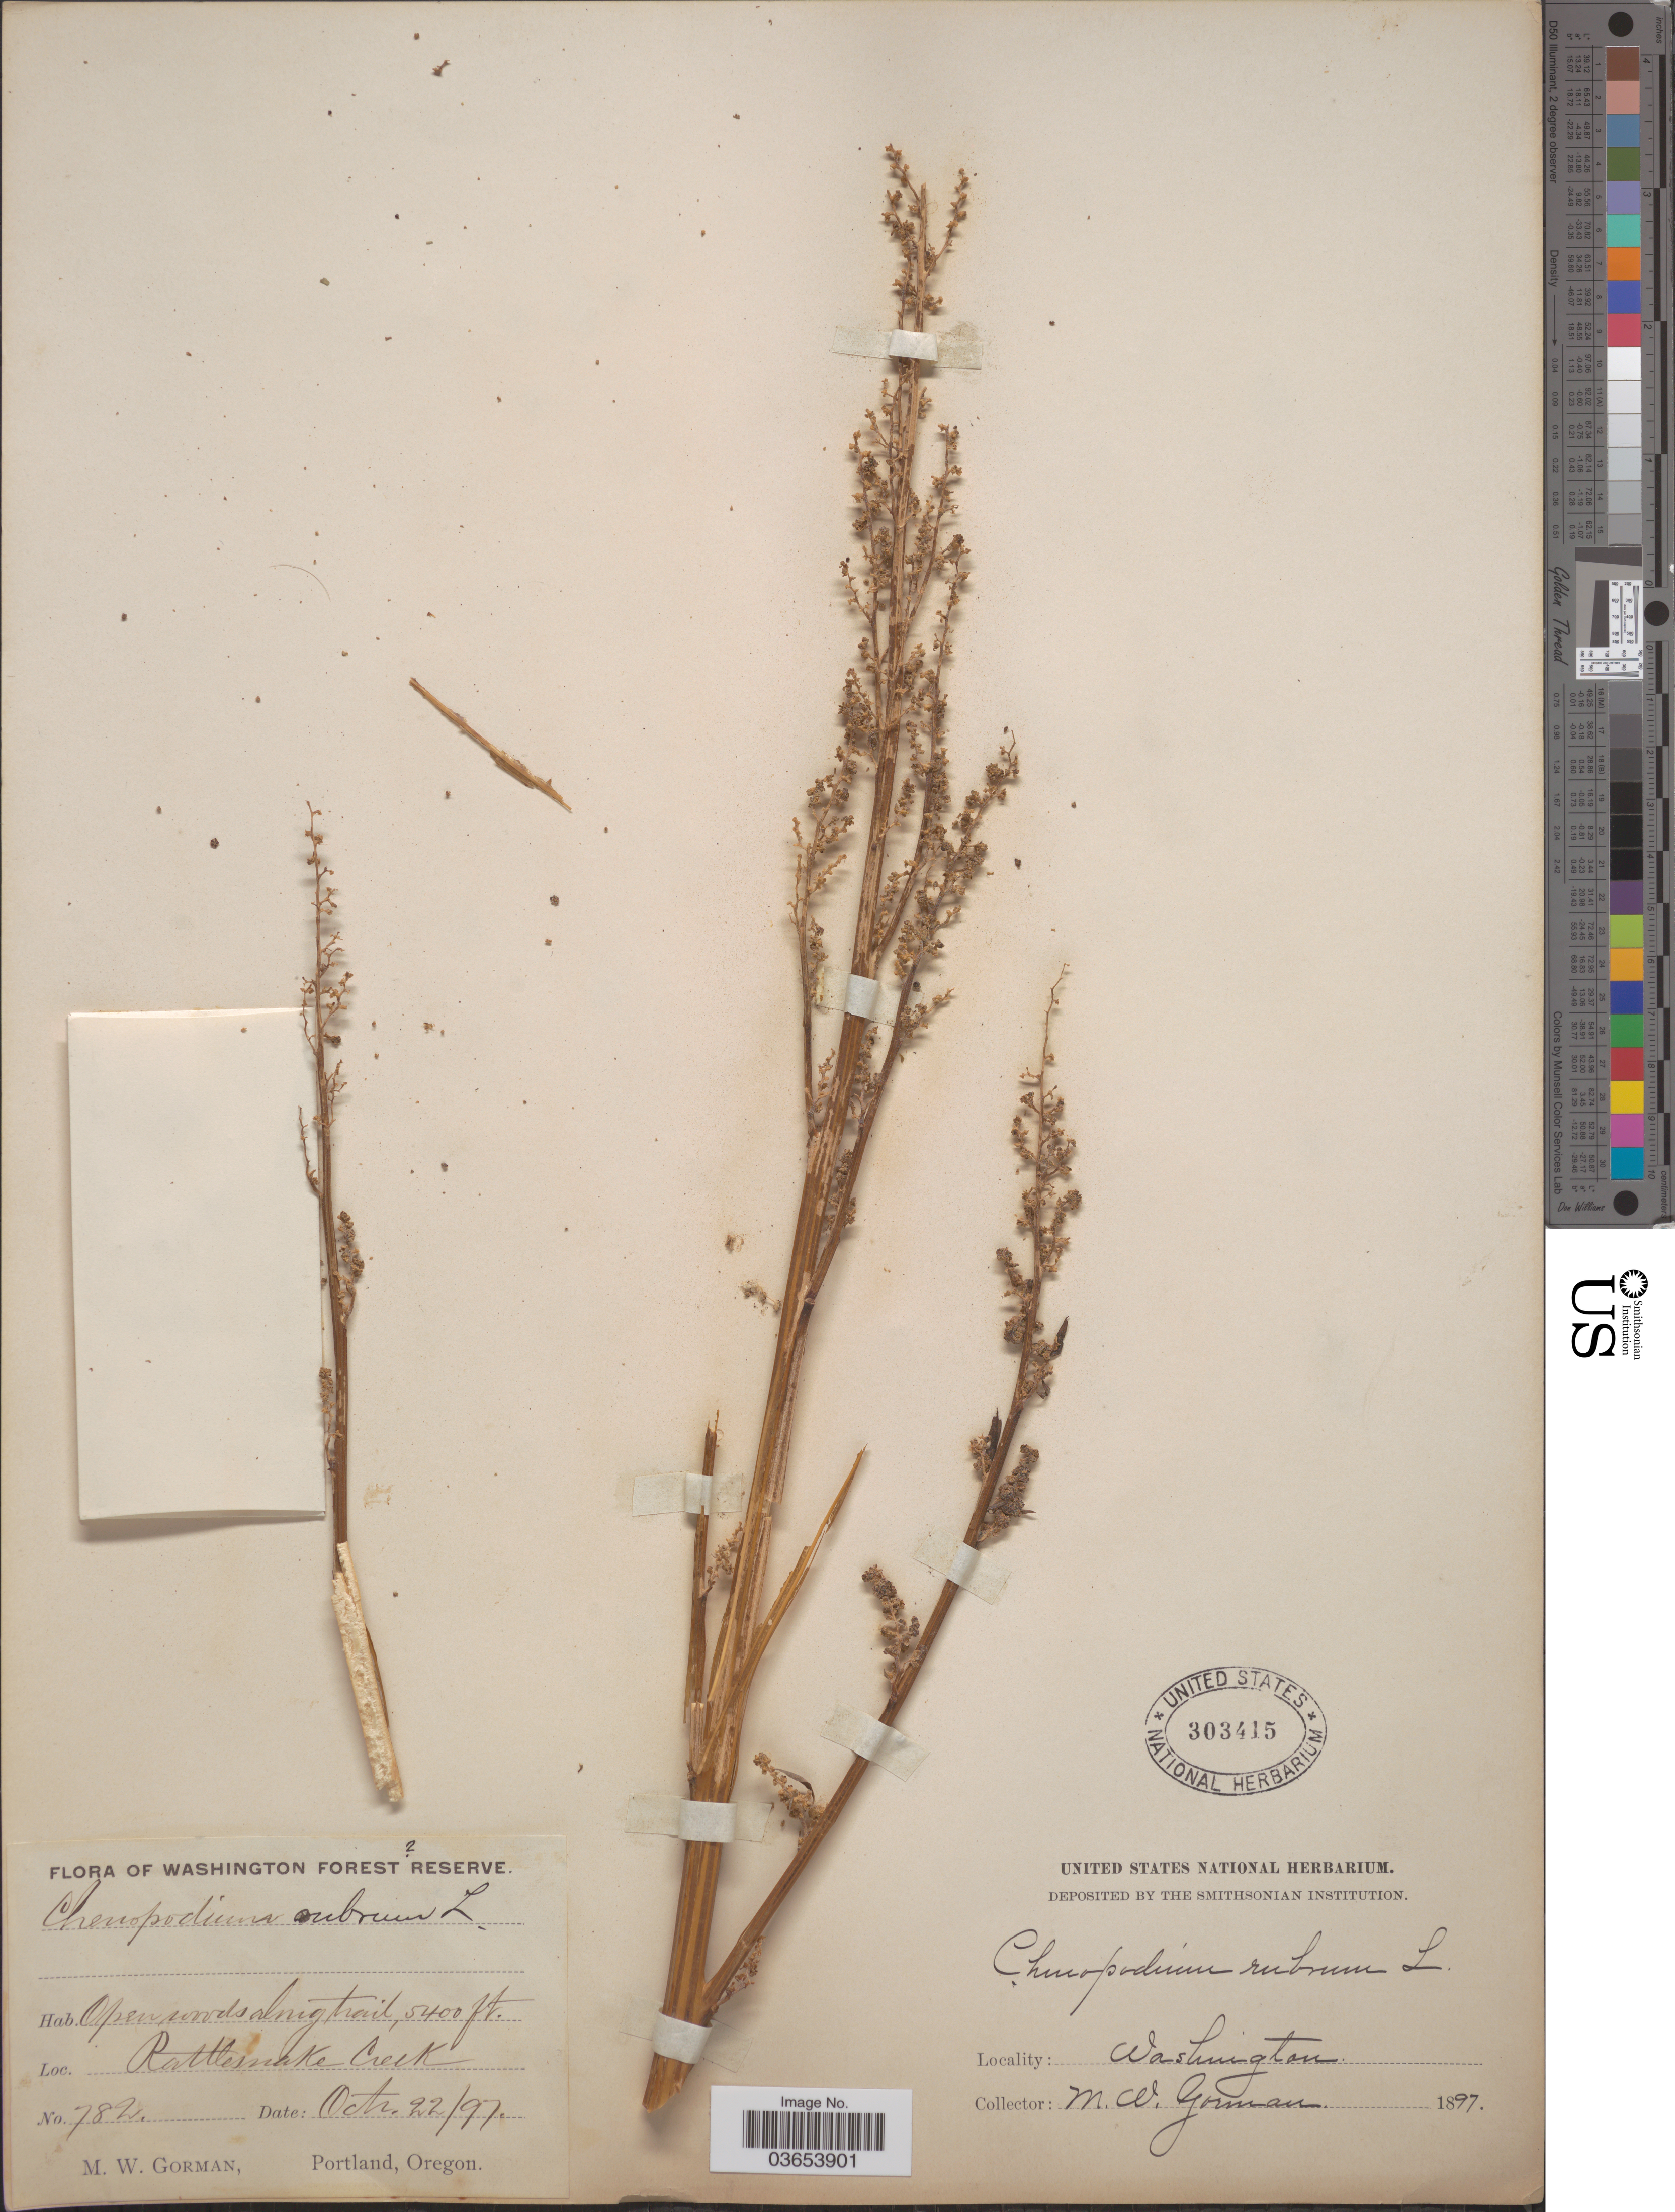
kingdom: Plantae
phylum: Tracheophyta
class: Magnoliopsida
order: Caryophyllales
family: Amaranthaceae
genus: Chenopodium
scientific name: Chenopodium rubrum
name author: L.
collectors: M. W. Gorman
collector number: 782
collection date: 1897-10-22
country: United States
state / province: Washington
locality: Washington Forest Reserve. Open woods along trail. Rattlesnake Creek.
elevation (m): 1646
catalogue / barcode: US 303415